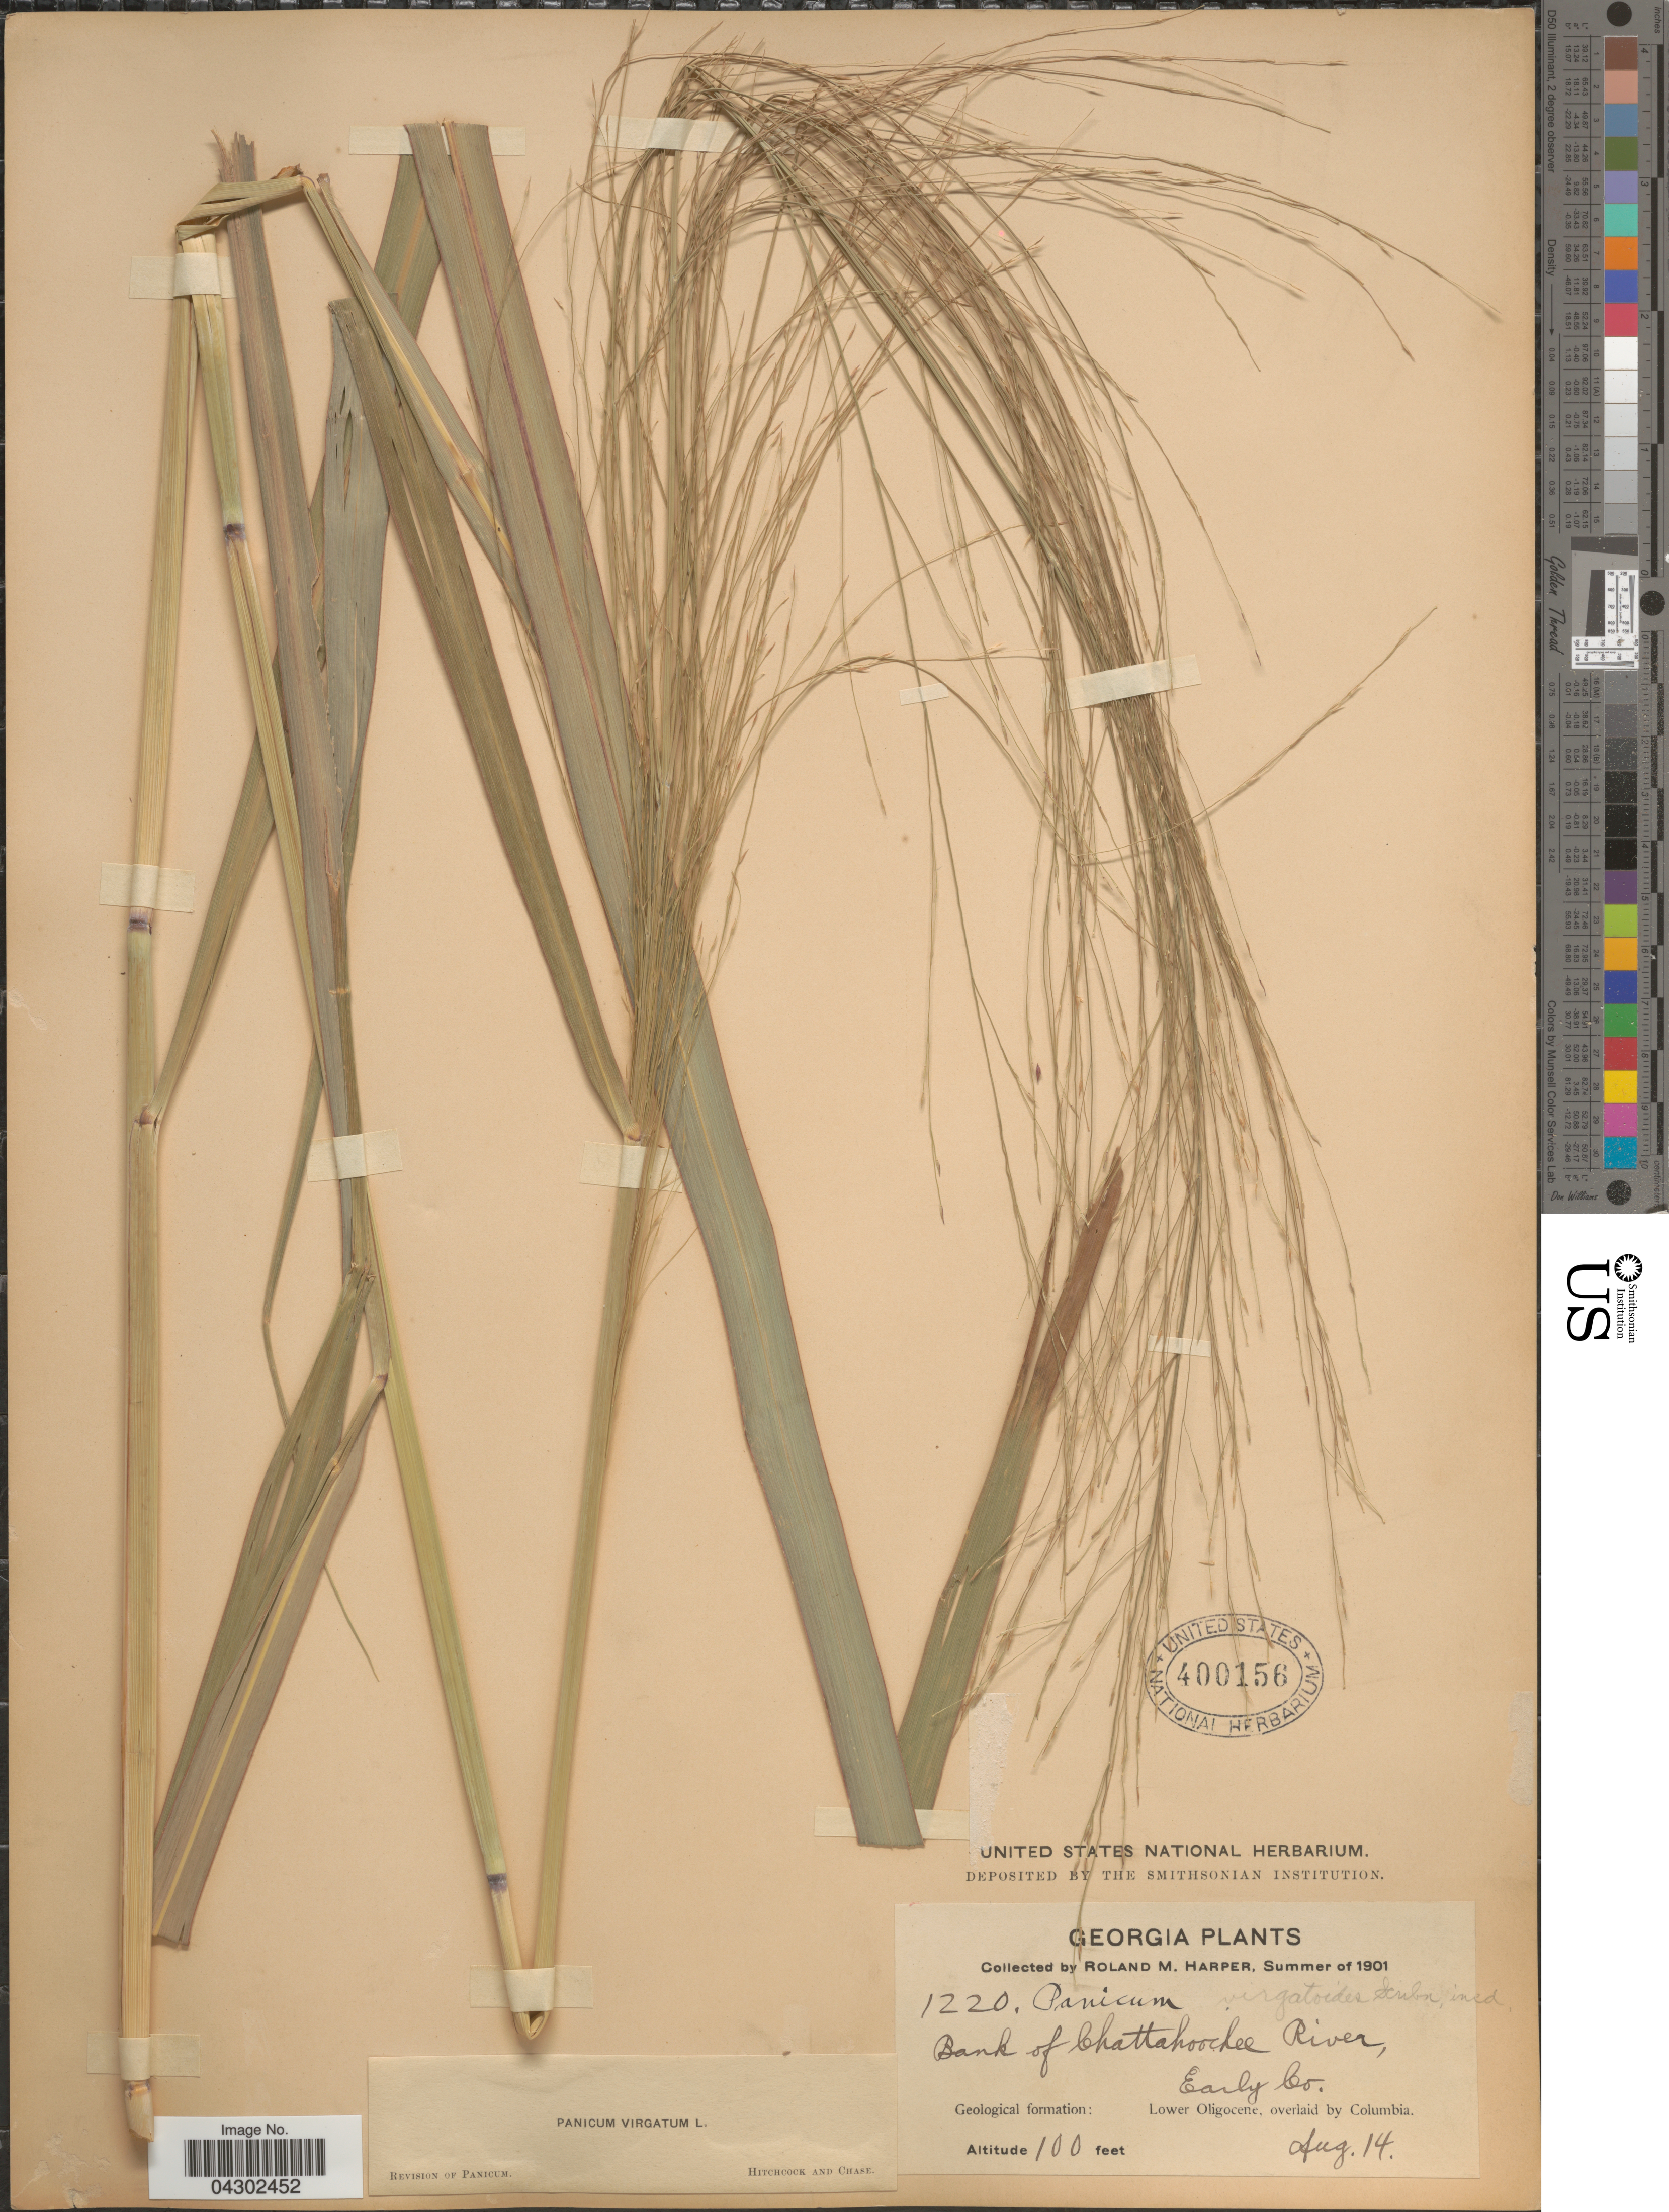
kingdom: Plantae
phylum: Tracheophyta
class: Liliopsida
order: Poales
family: Poaceae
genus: Panicum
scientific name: Panicum virgatum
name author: L.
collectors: R. M. Harper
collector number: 1220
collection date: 1901-08-14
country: United States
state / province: Georgia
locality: Bank of Chattahoochee River, Early Co. Geological formation: Lower Oligocene, overlaid by Lafayette.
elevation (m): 30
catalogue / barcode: US 400156